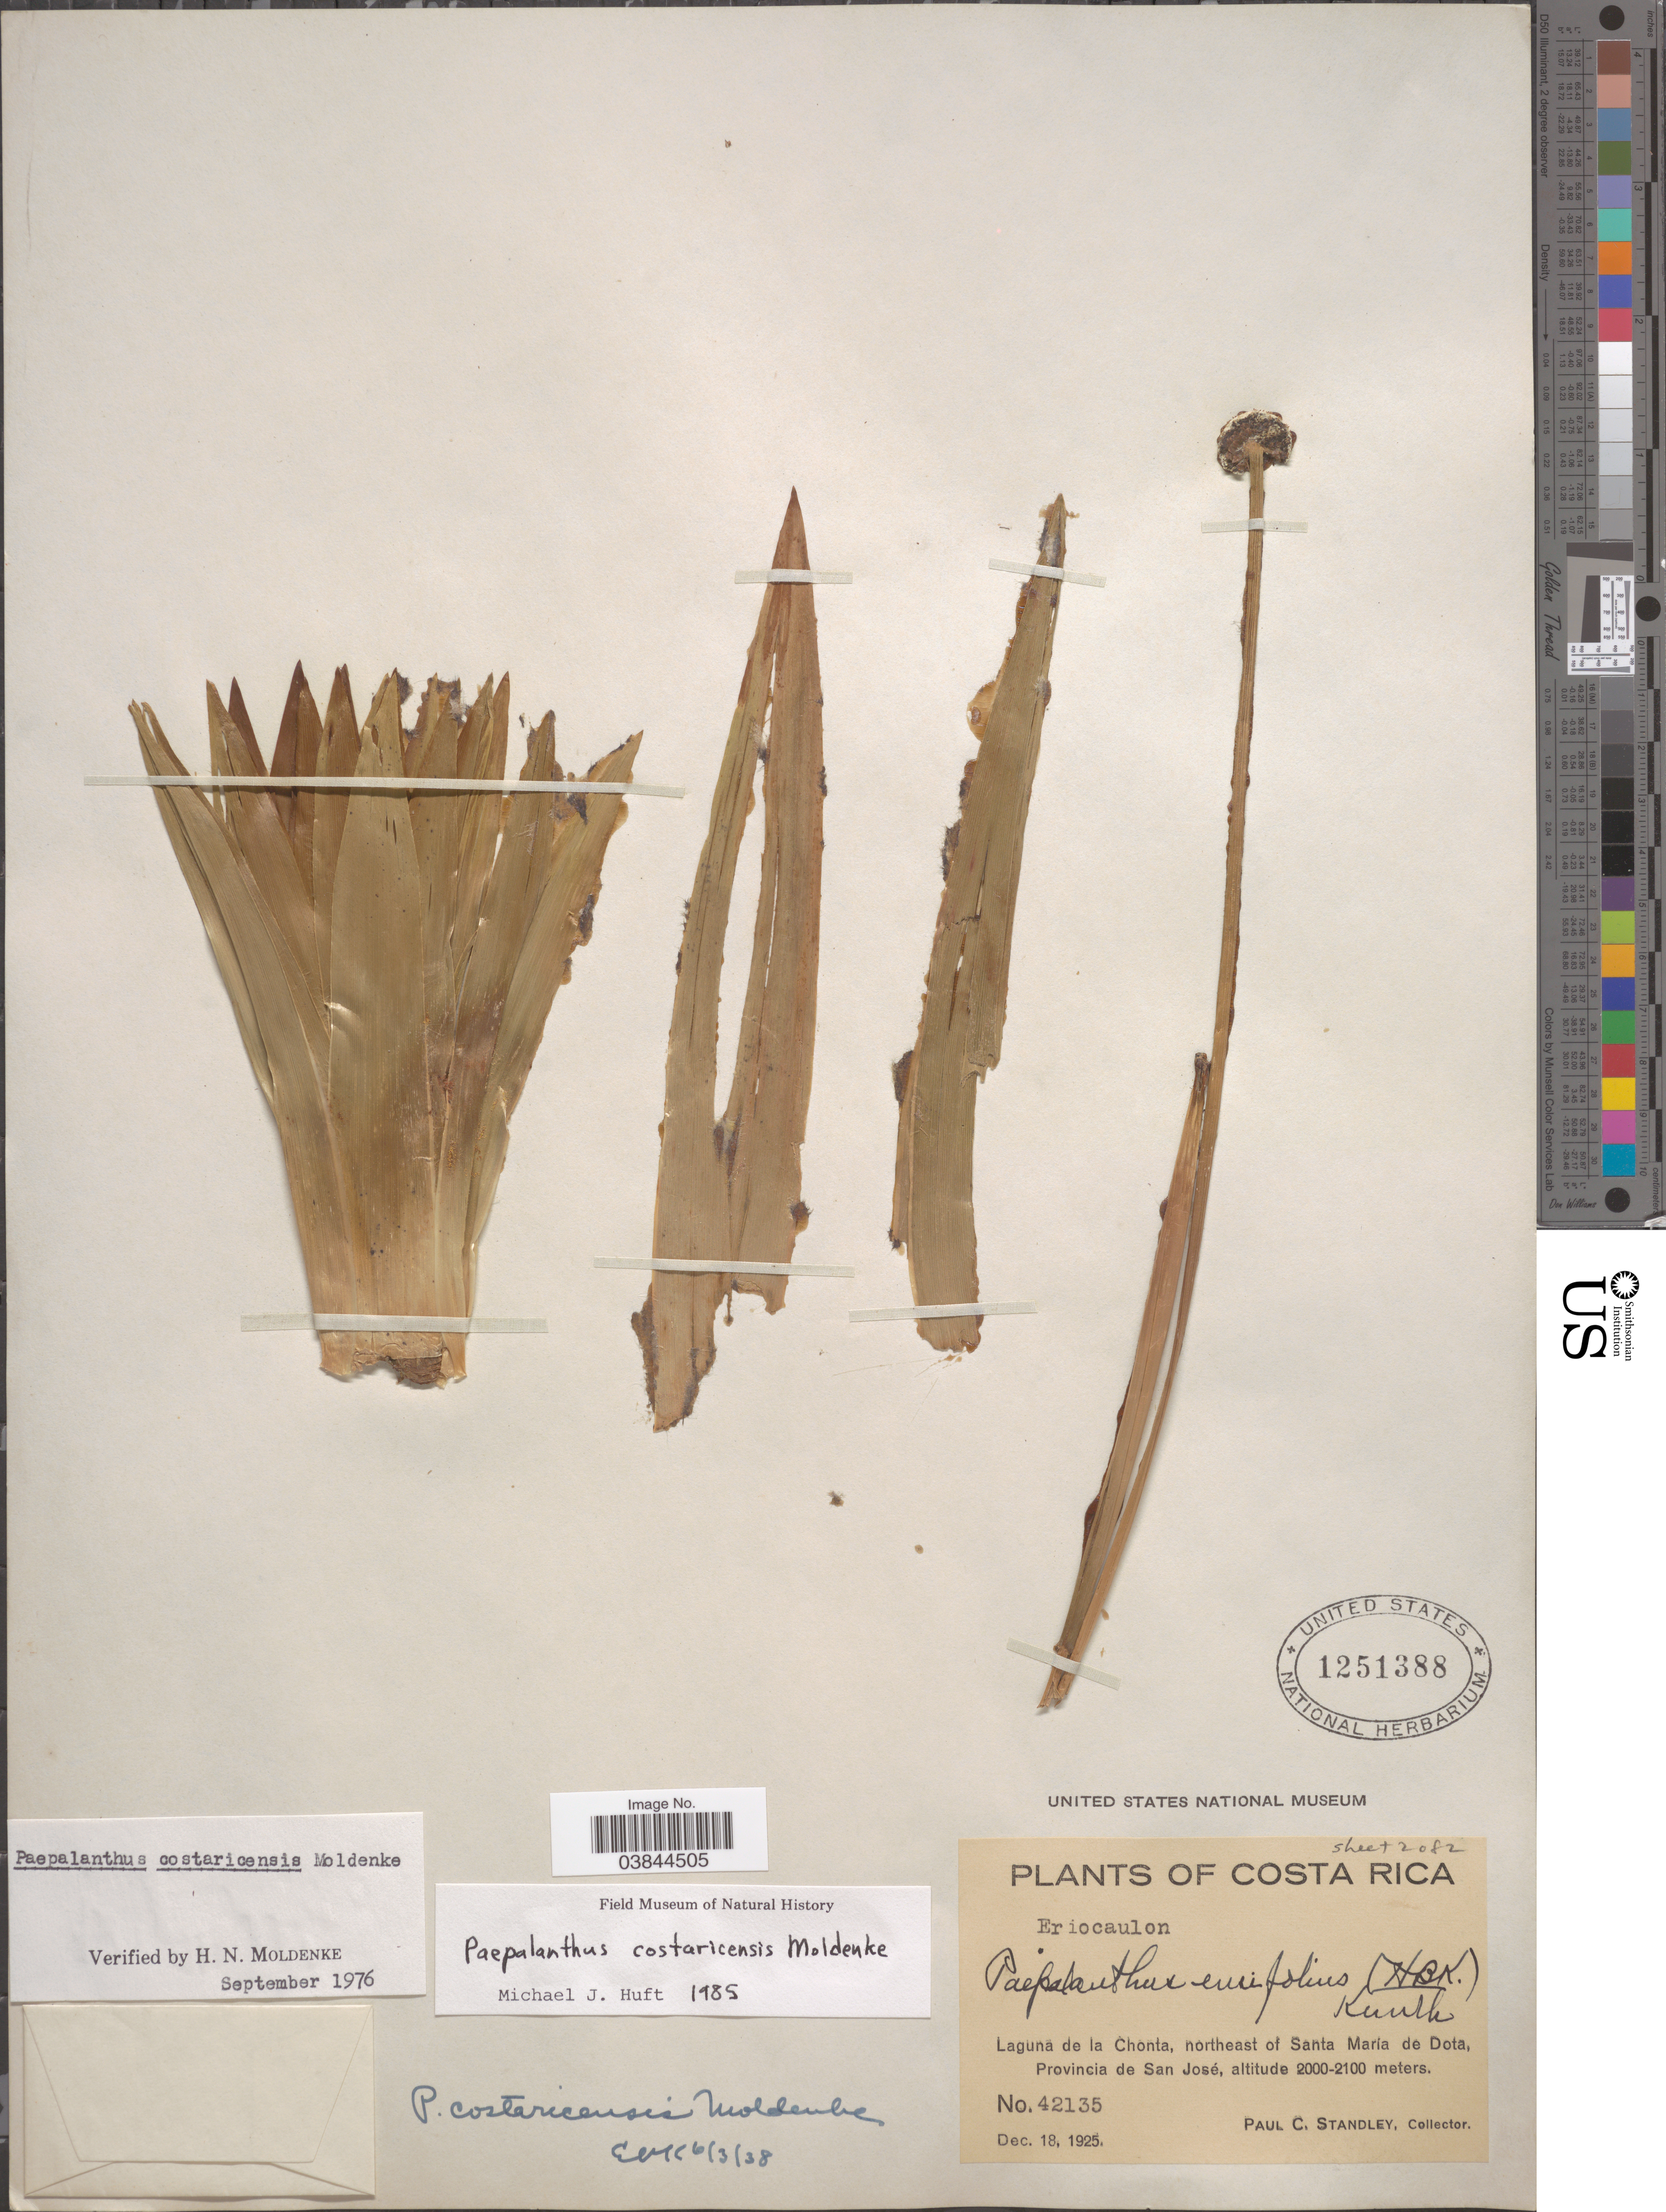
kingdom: Plantae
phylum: Tracheophyta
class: Liliopsida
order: Poales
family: Eriocaulaceae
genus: Paepalanthus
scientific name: Paepalanthus costaricensis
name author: Moldenke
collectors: P. C. Standley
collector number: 42135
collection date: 1925-12-18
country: Costa Rica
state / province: San José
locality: Laguna de la Chonta, northeast of Santa Maria de Dota.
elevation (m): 2000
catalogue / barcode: US 1251388